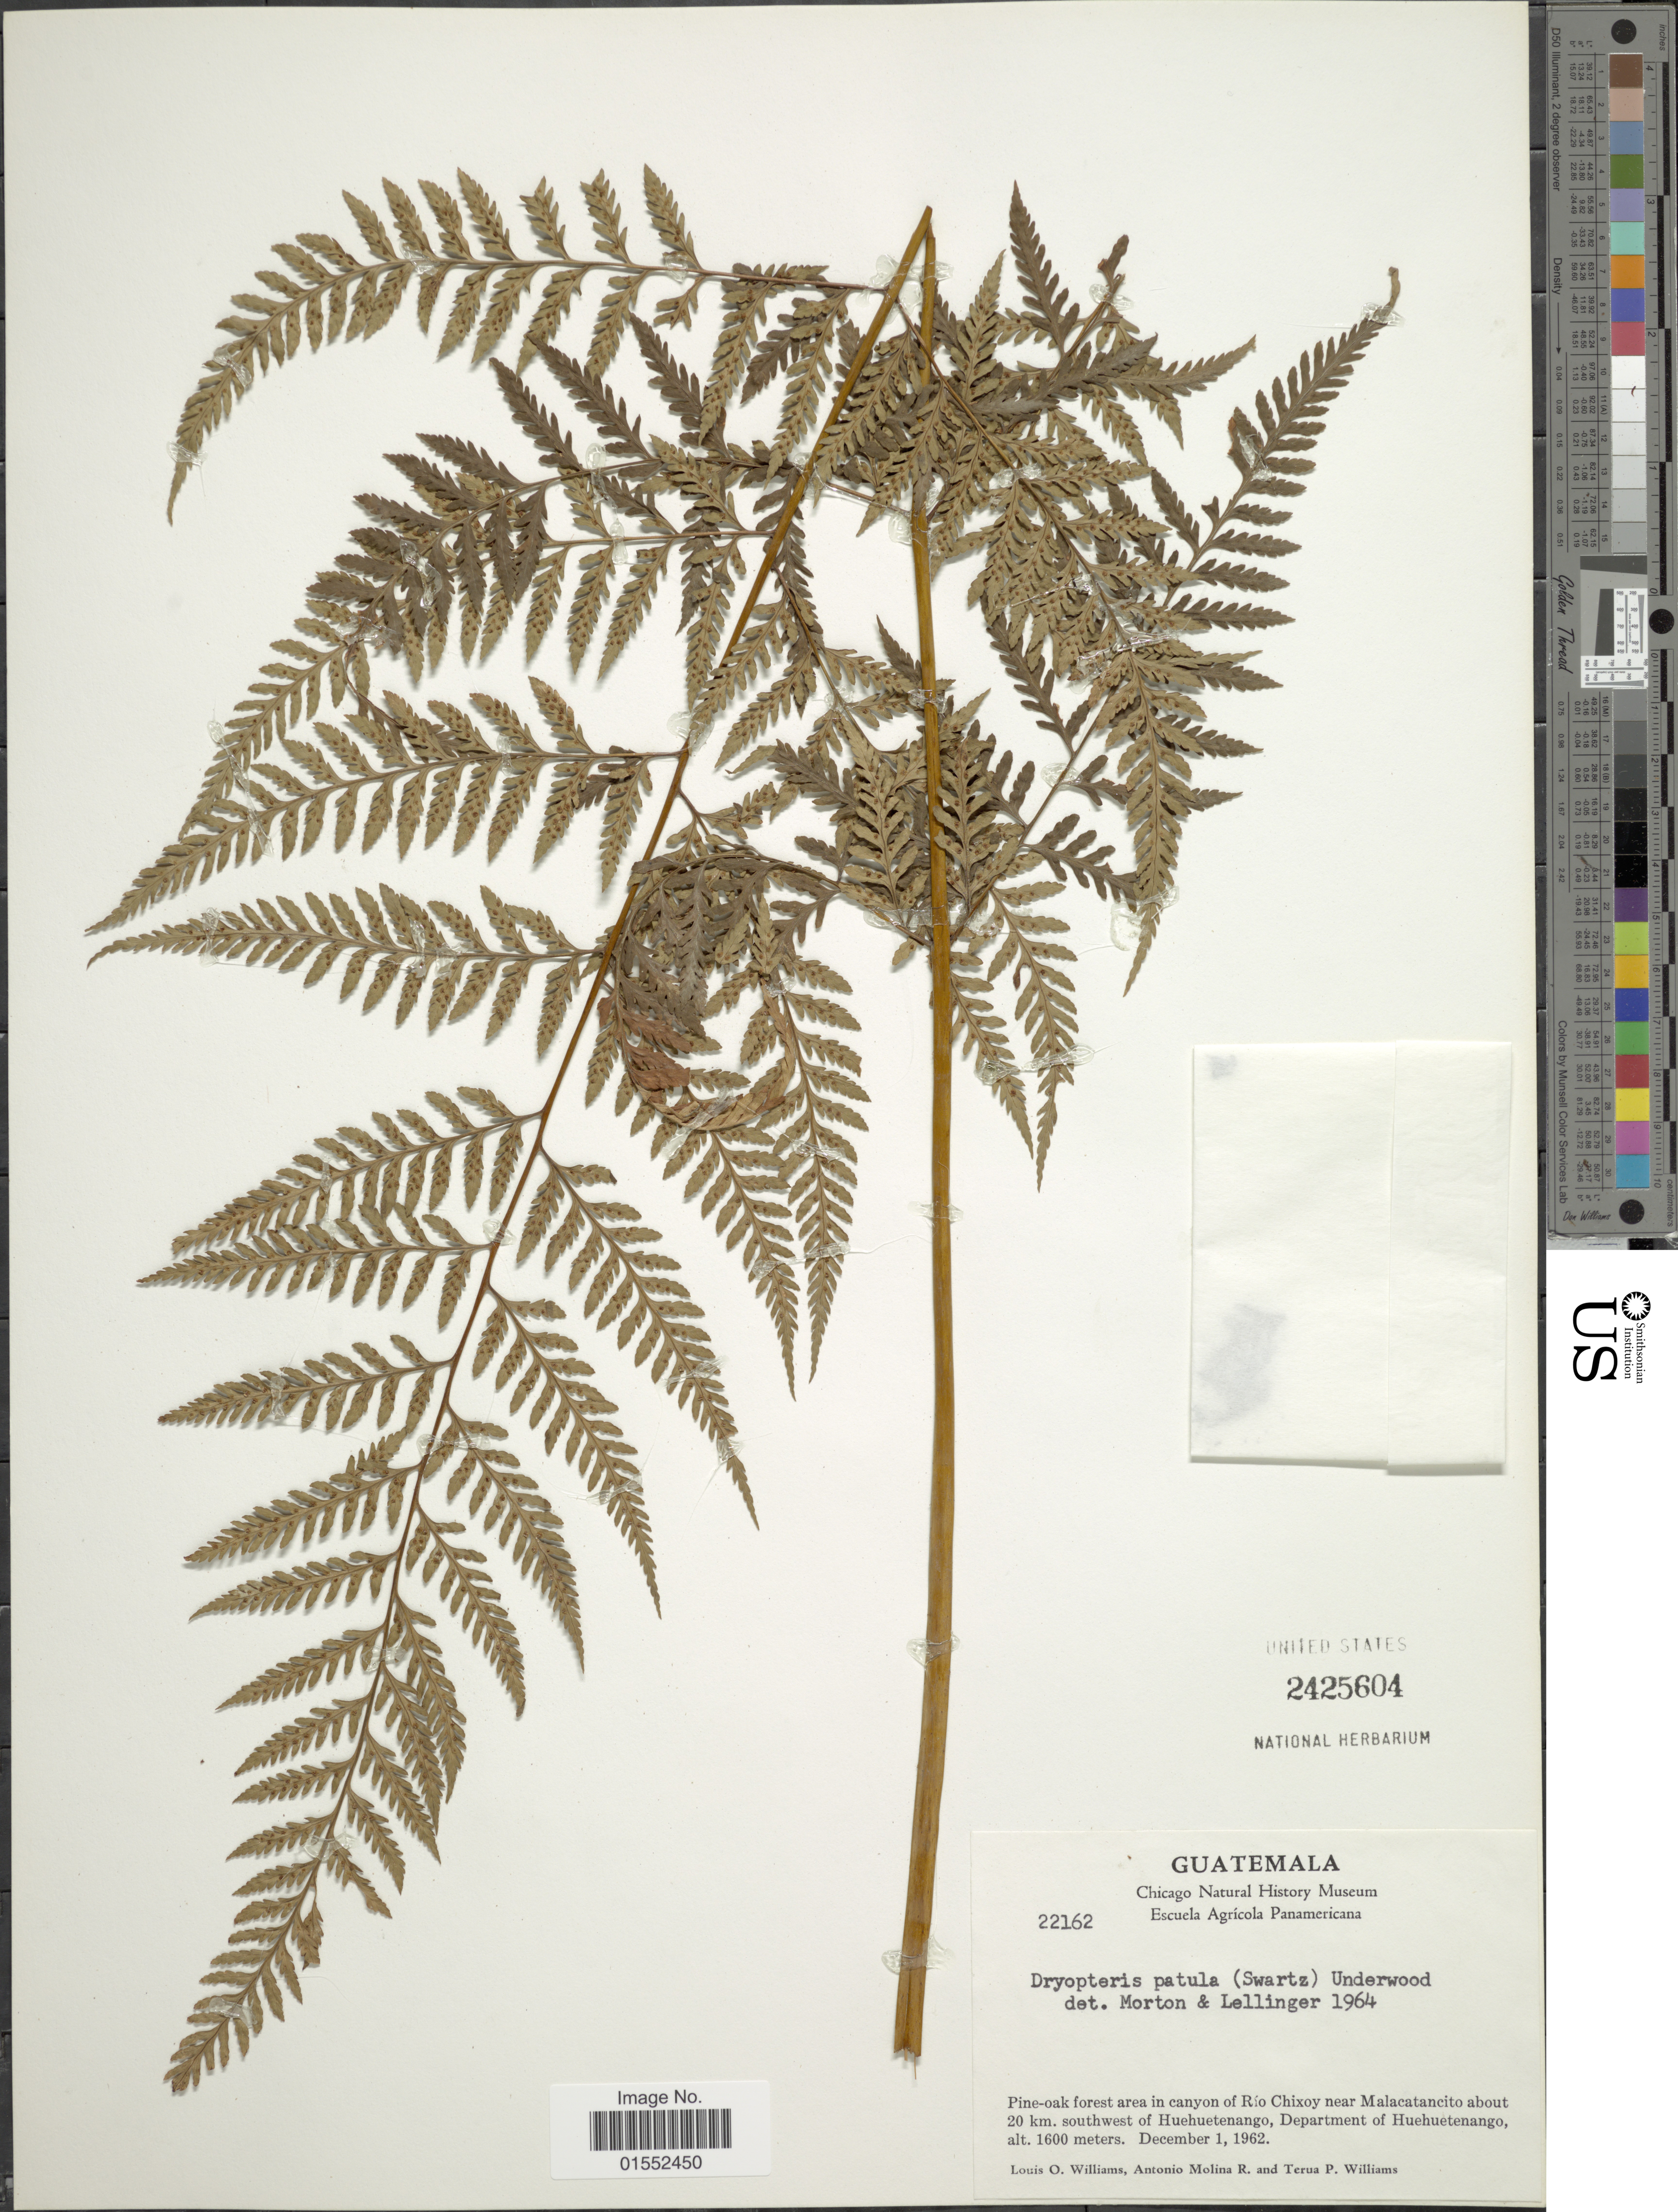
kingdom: Plantae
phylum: Tracheophyta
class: Polypodiopsida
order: Polypodiales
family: Dryopteridaceae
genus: Dryopteris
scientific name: Dryopteris patula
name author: (Sw.) Underw.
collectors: L. O. Williams, A. R. Molina & T. P. Williams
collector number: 22162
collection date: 1962-12-01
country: Guatemala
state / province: Huehuetenango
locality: Pine-oak forest area in canyon of Rio Chixoy near Malacatancito about 20 km. southwest of Huehuetenango, department of Huehuetenango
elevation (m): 1600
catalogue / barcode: US 2425604